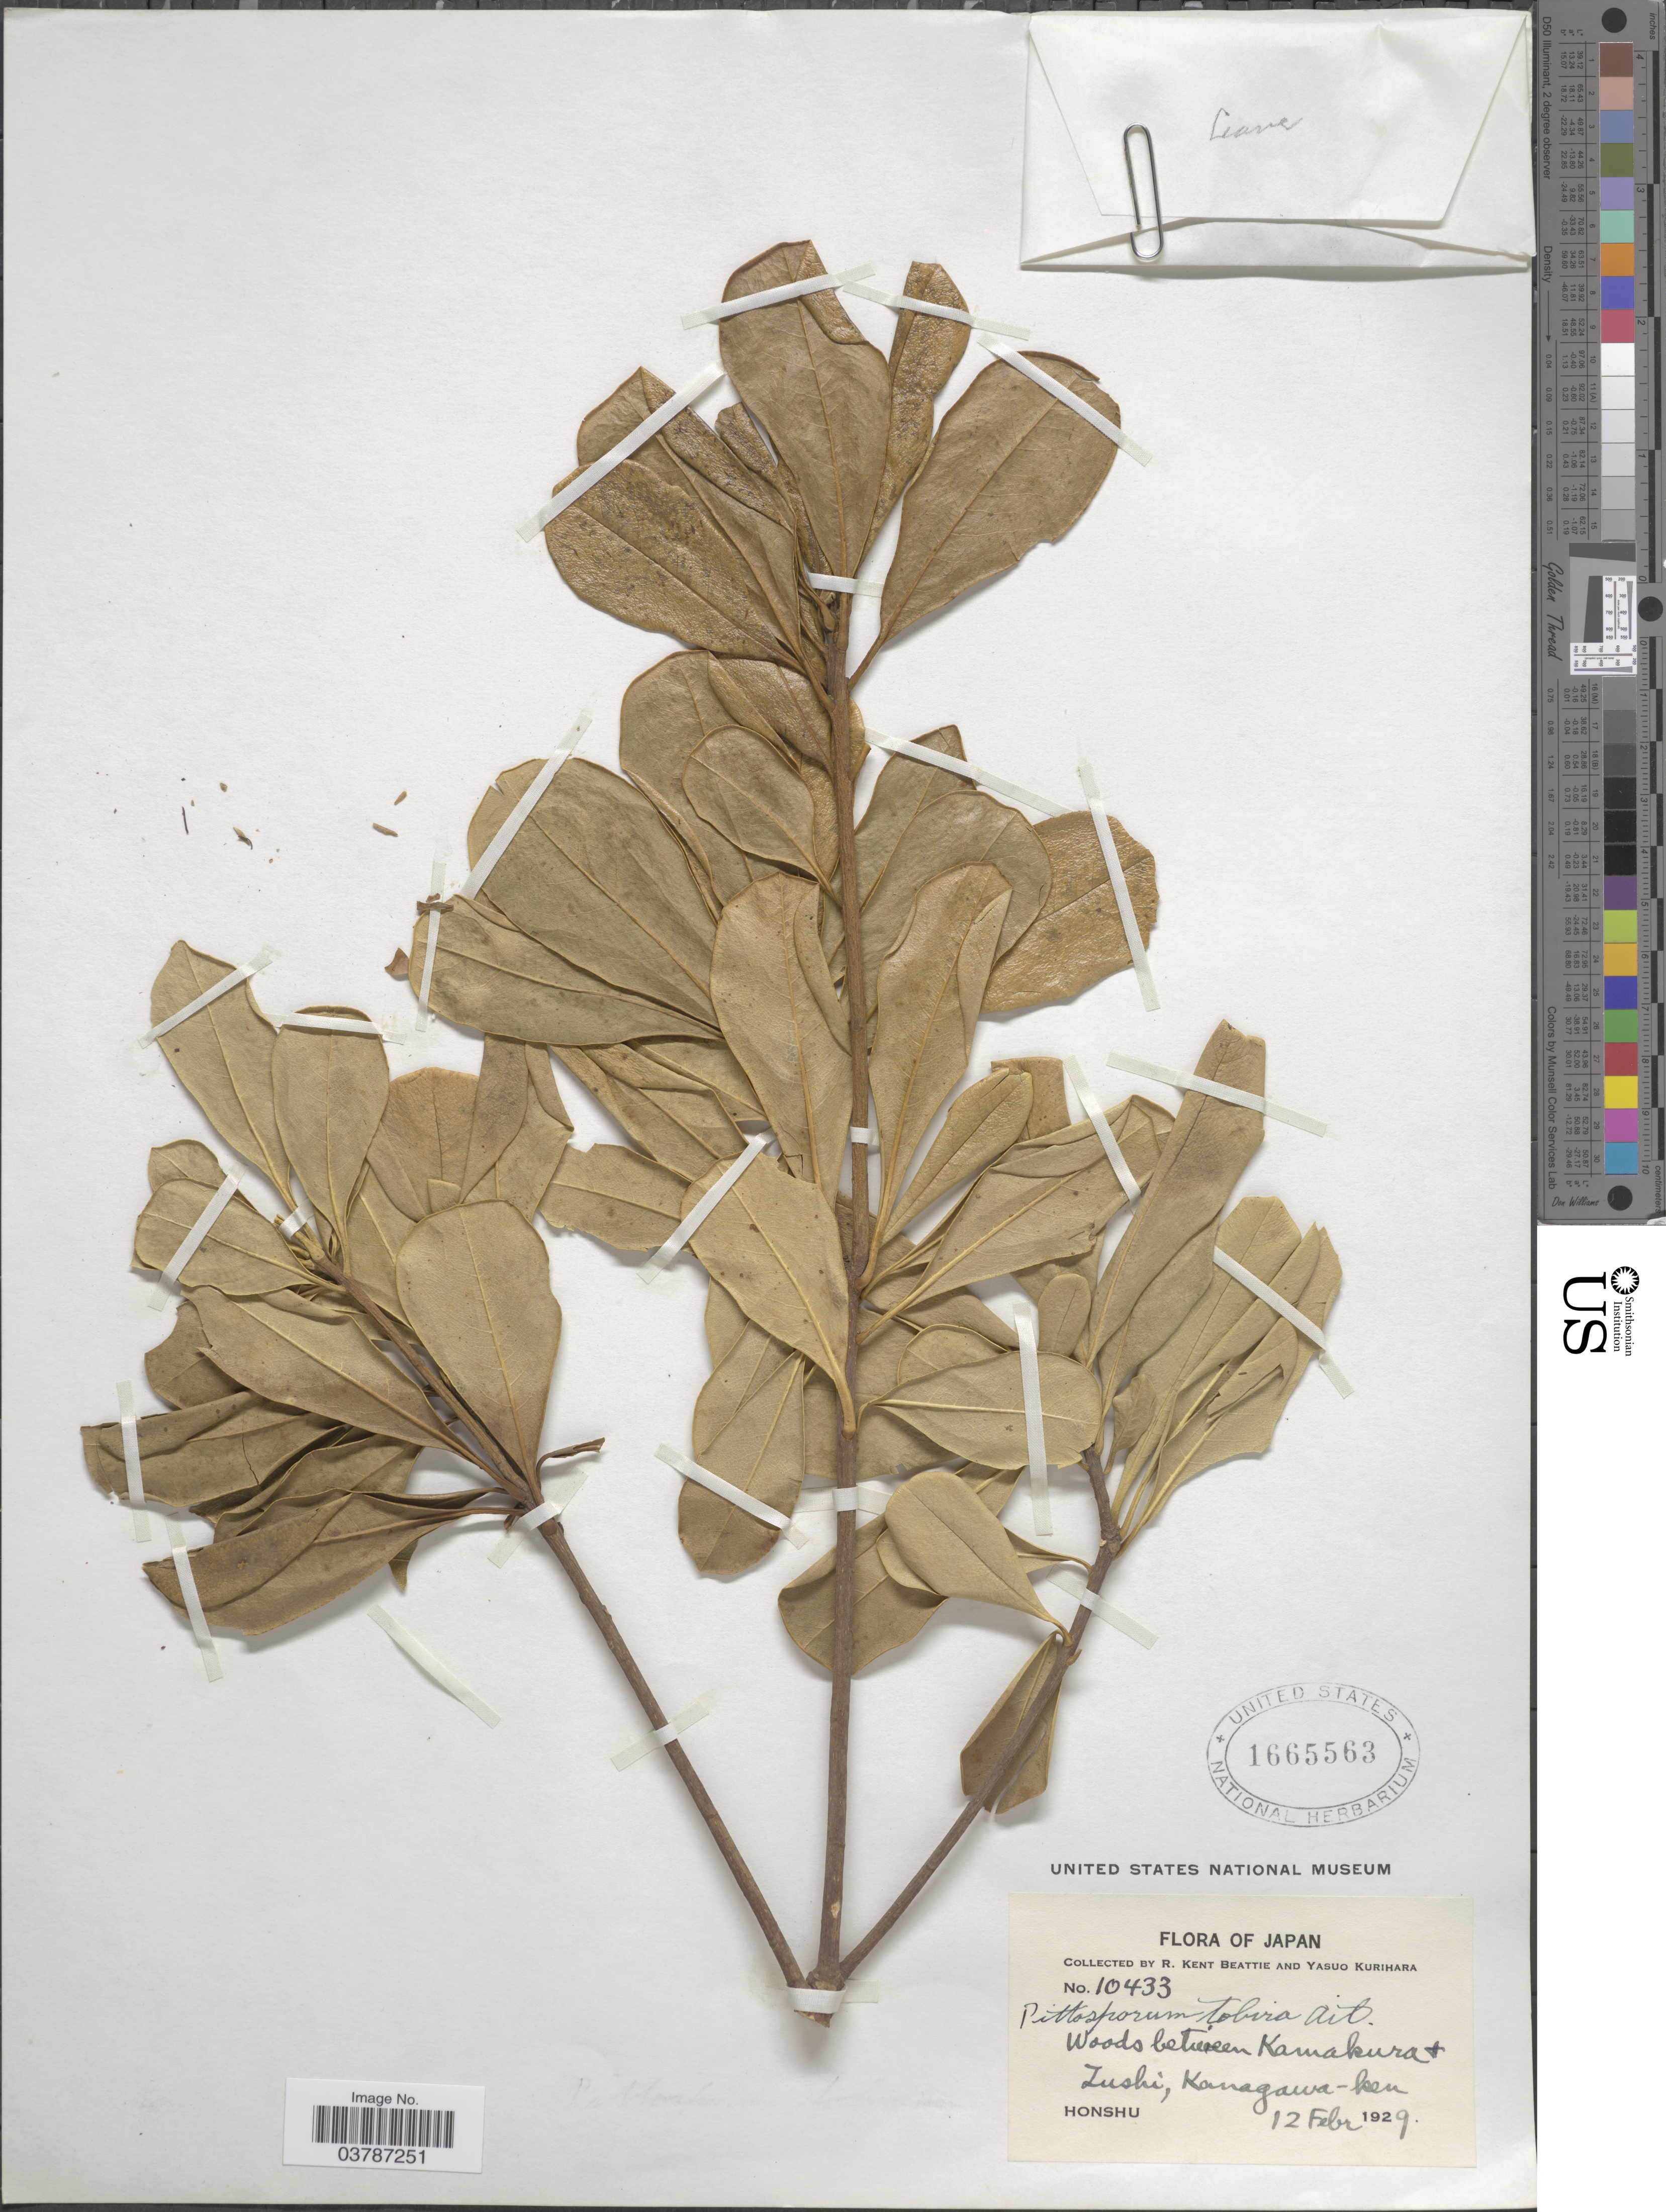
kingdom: Plantae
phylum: Tracheophyta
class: Magnoliopsida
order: Apiales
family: Pittosporaceae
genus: Pittosporum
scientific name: Pittosporum tobira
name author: (Thunb.) W.T. Aiton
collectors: R. K. Beattie & Y. Kurihara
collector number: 10433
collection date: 1929-02-12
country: Japan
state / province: Kanagawa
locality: Woods between Kamakura + Zushi, Kanagawa - ken.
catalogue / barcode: US 1665563